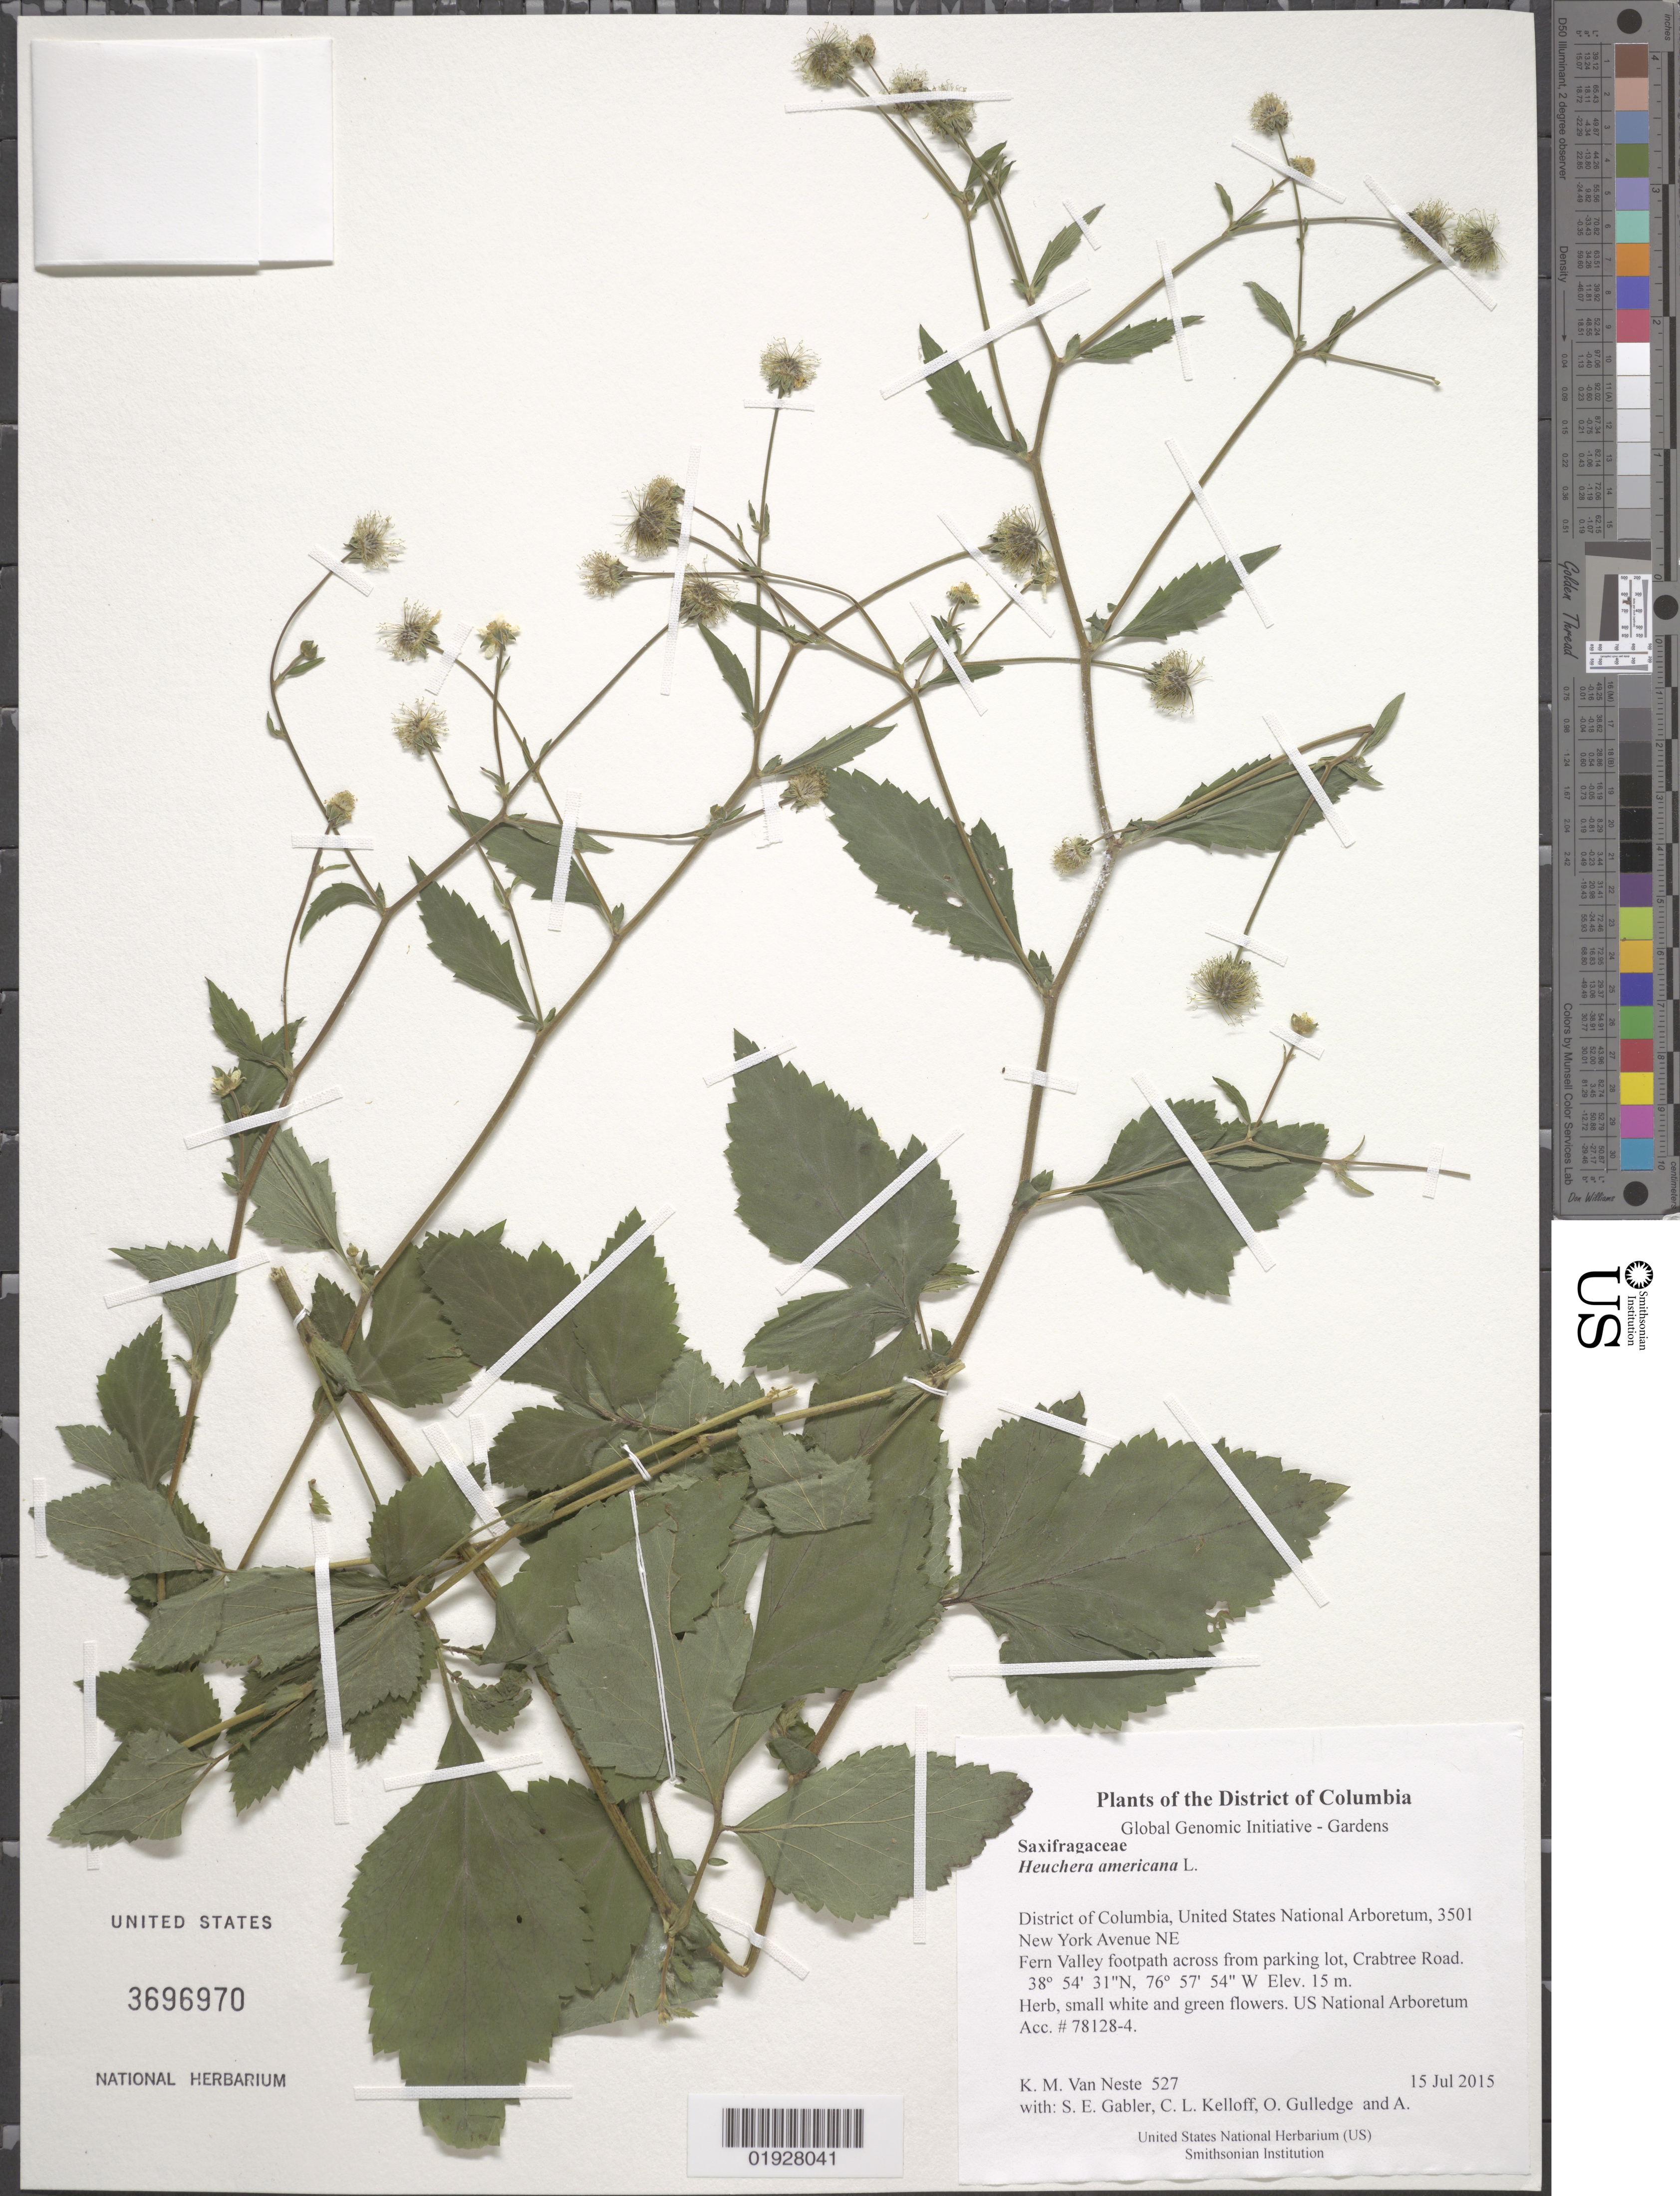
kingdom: Plantae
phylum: Tracheophyta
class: Magnoliopsida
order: Saxifragales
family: Saxifragaceae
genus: Heuchera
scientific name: Heuchera americana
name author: L.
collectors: K. M. Van Neste, S. E. Gabler, C. L. Kelloff, O. Gulledge & A. Hill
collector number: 527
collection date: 2015-07-15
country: United States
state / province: District of Columbia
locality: United States National Arboretum, 3501 New York Avenue NE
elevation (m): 15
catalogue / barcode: US 3696970